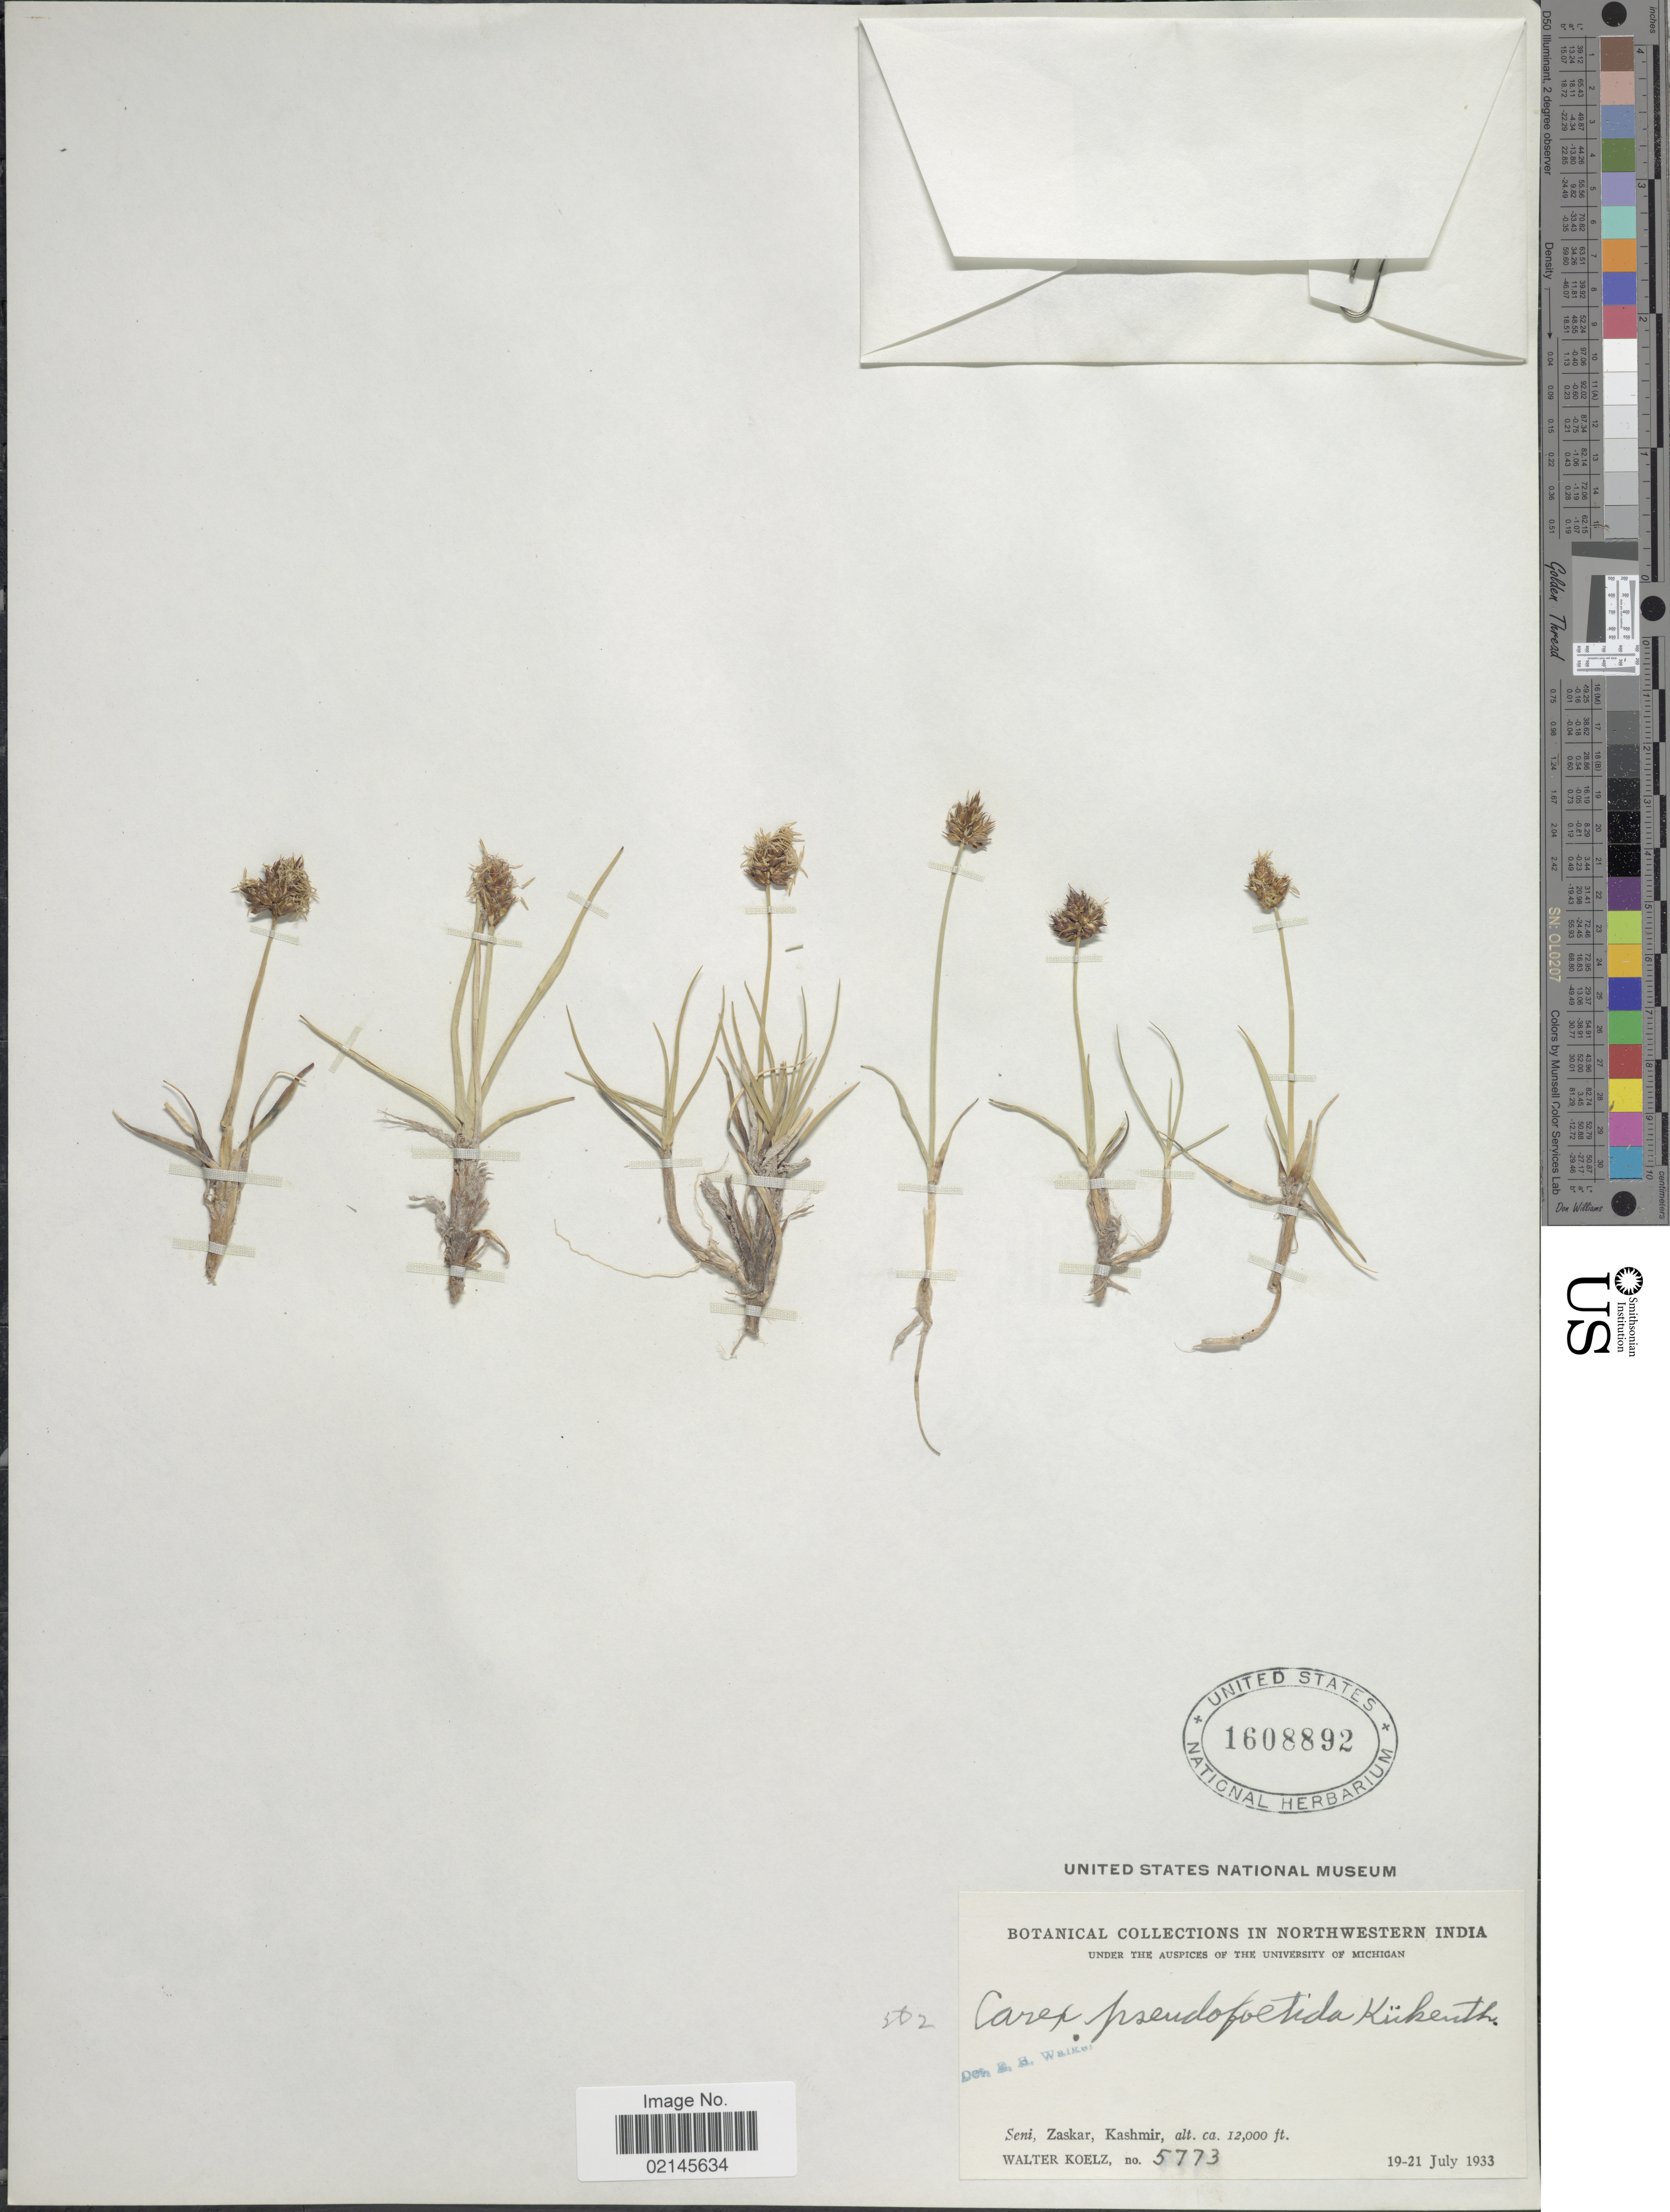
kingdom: Plantae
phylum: Tracheophyta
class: Liliopsida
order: Poales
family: Cyperaceae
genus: Carex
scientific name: Carex pseudofoetida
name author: Kük.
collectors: W. N. Koelz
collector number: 5773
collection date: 1933-07-19/1933-07-21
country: India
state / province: Jammu and Kashmir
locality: Northwestern India, Seni, Zaskar, Kashmir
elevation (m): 3658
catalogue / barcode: US 1608892